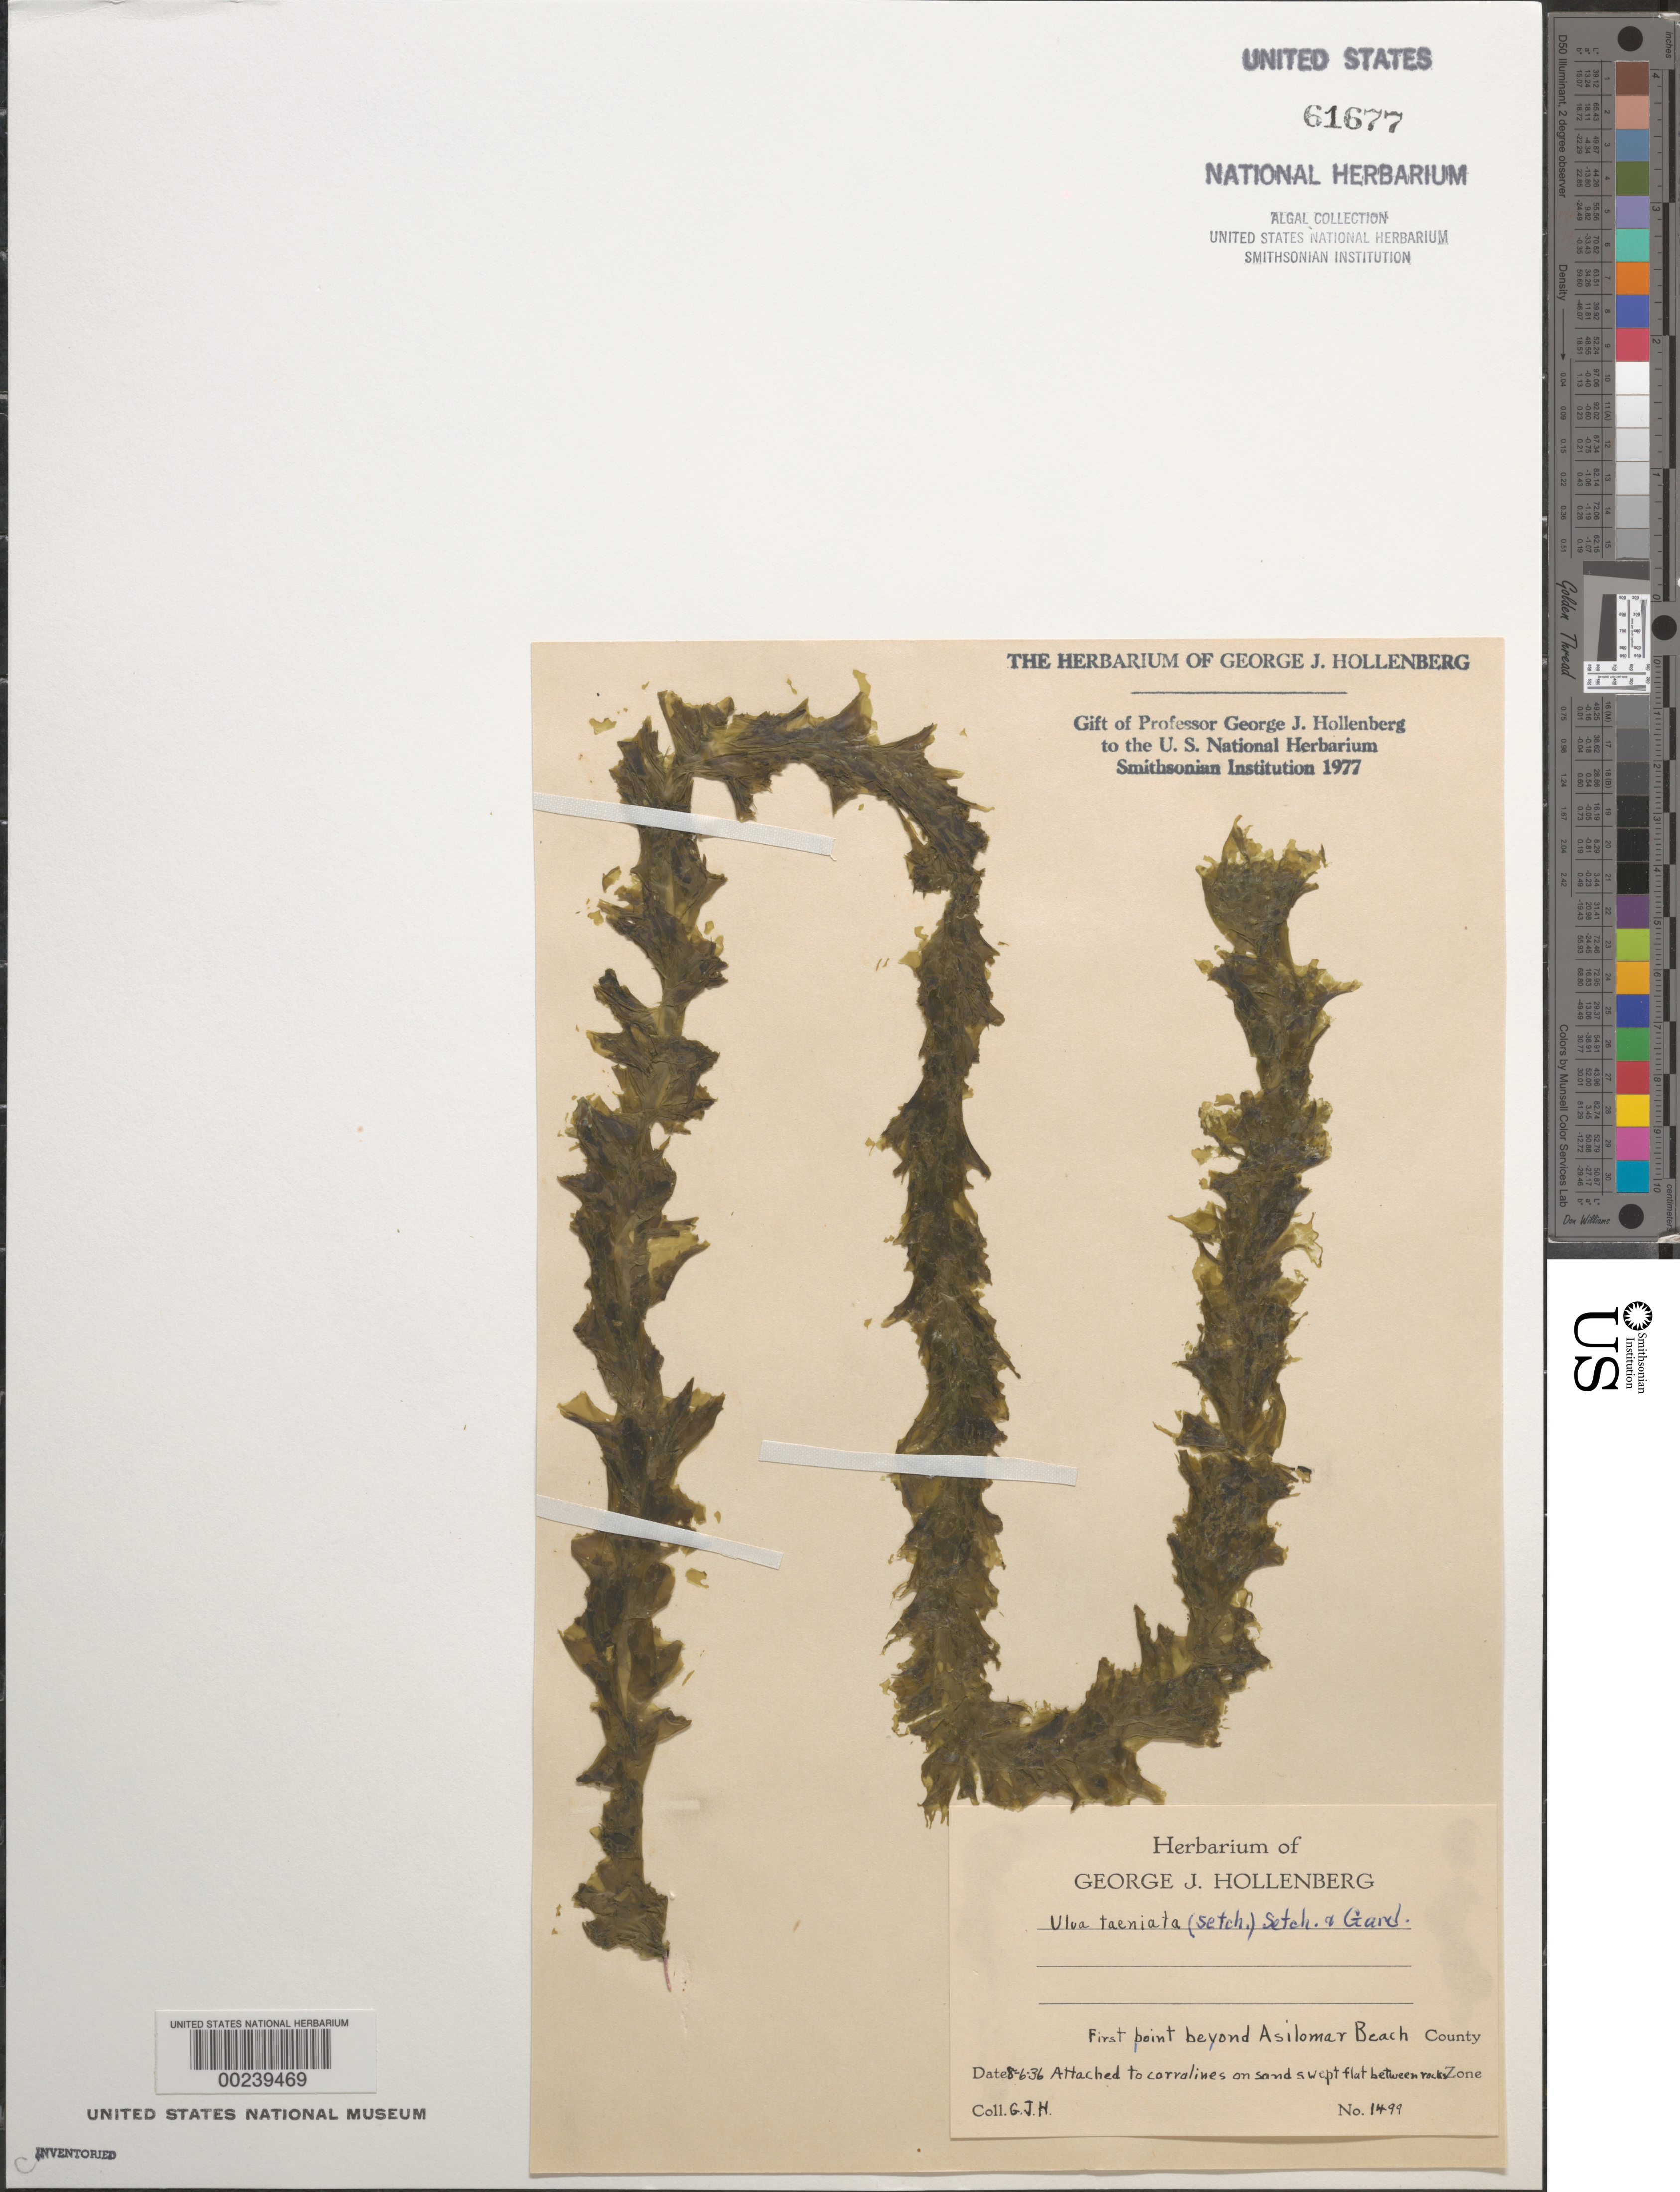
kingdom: Plantae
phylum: Chlorophyta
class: Ulvophyceae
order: Ulvales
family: Ulvaceae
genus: Ulva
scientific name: Ulva taeniata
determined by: Hollenberg, George J.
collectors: G. Hollenberg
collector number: GJH 1499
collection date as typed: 06 Aug 1936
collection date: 1936-08-06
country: United States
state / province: California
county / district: Monterey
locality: Near Asilomar Beach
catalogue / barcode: US 61677